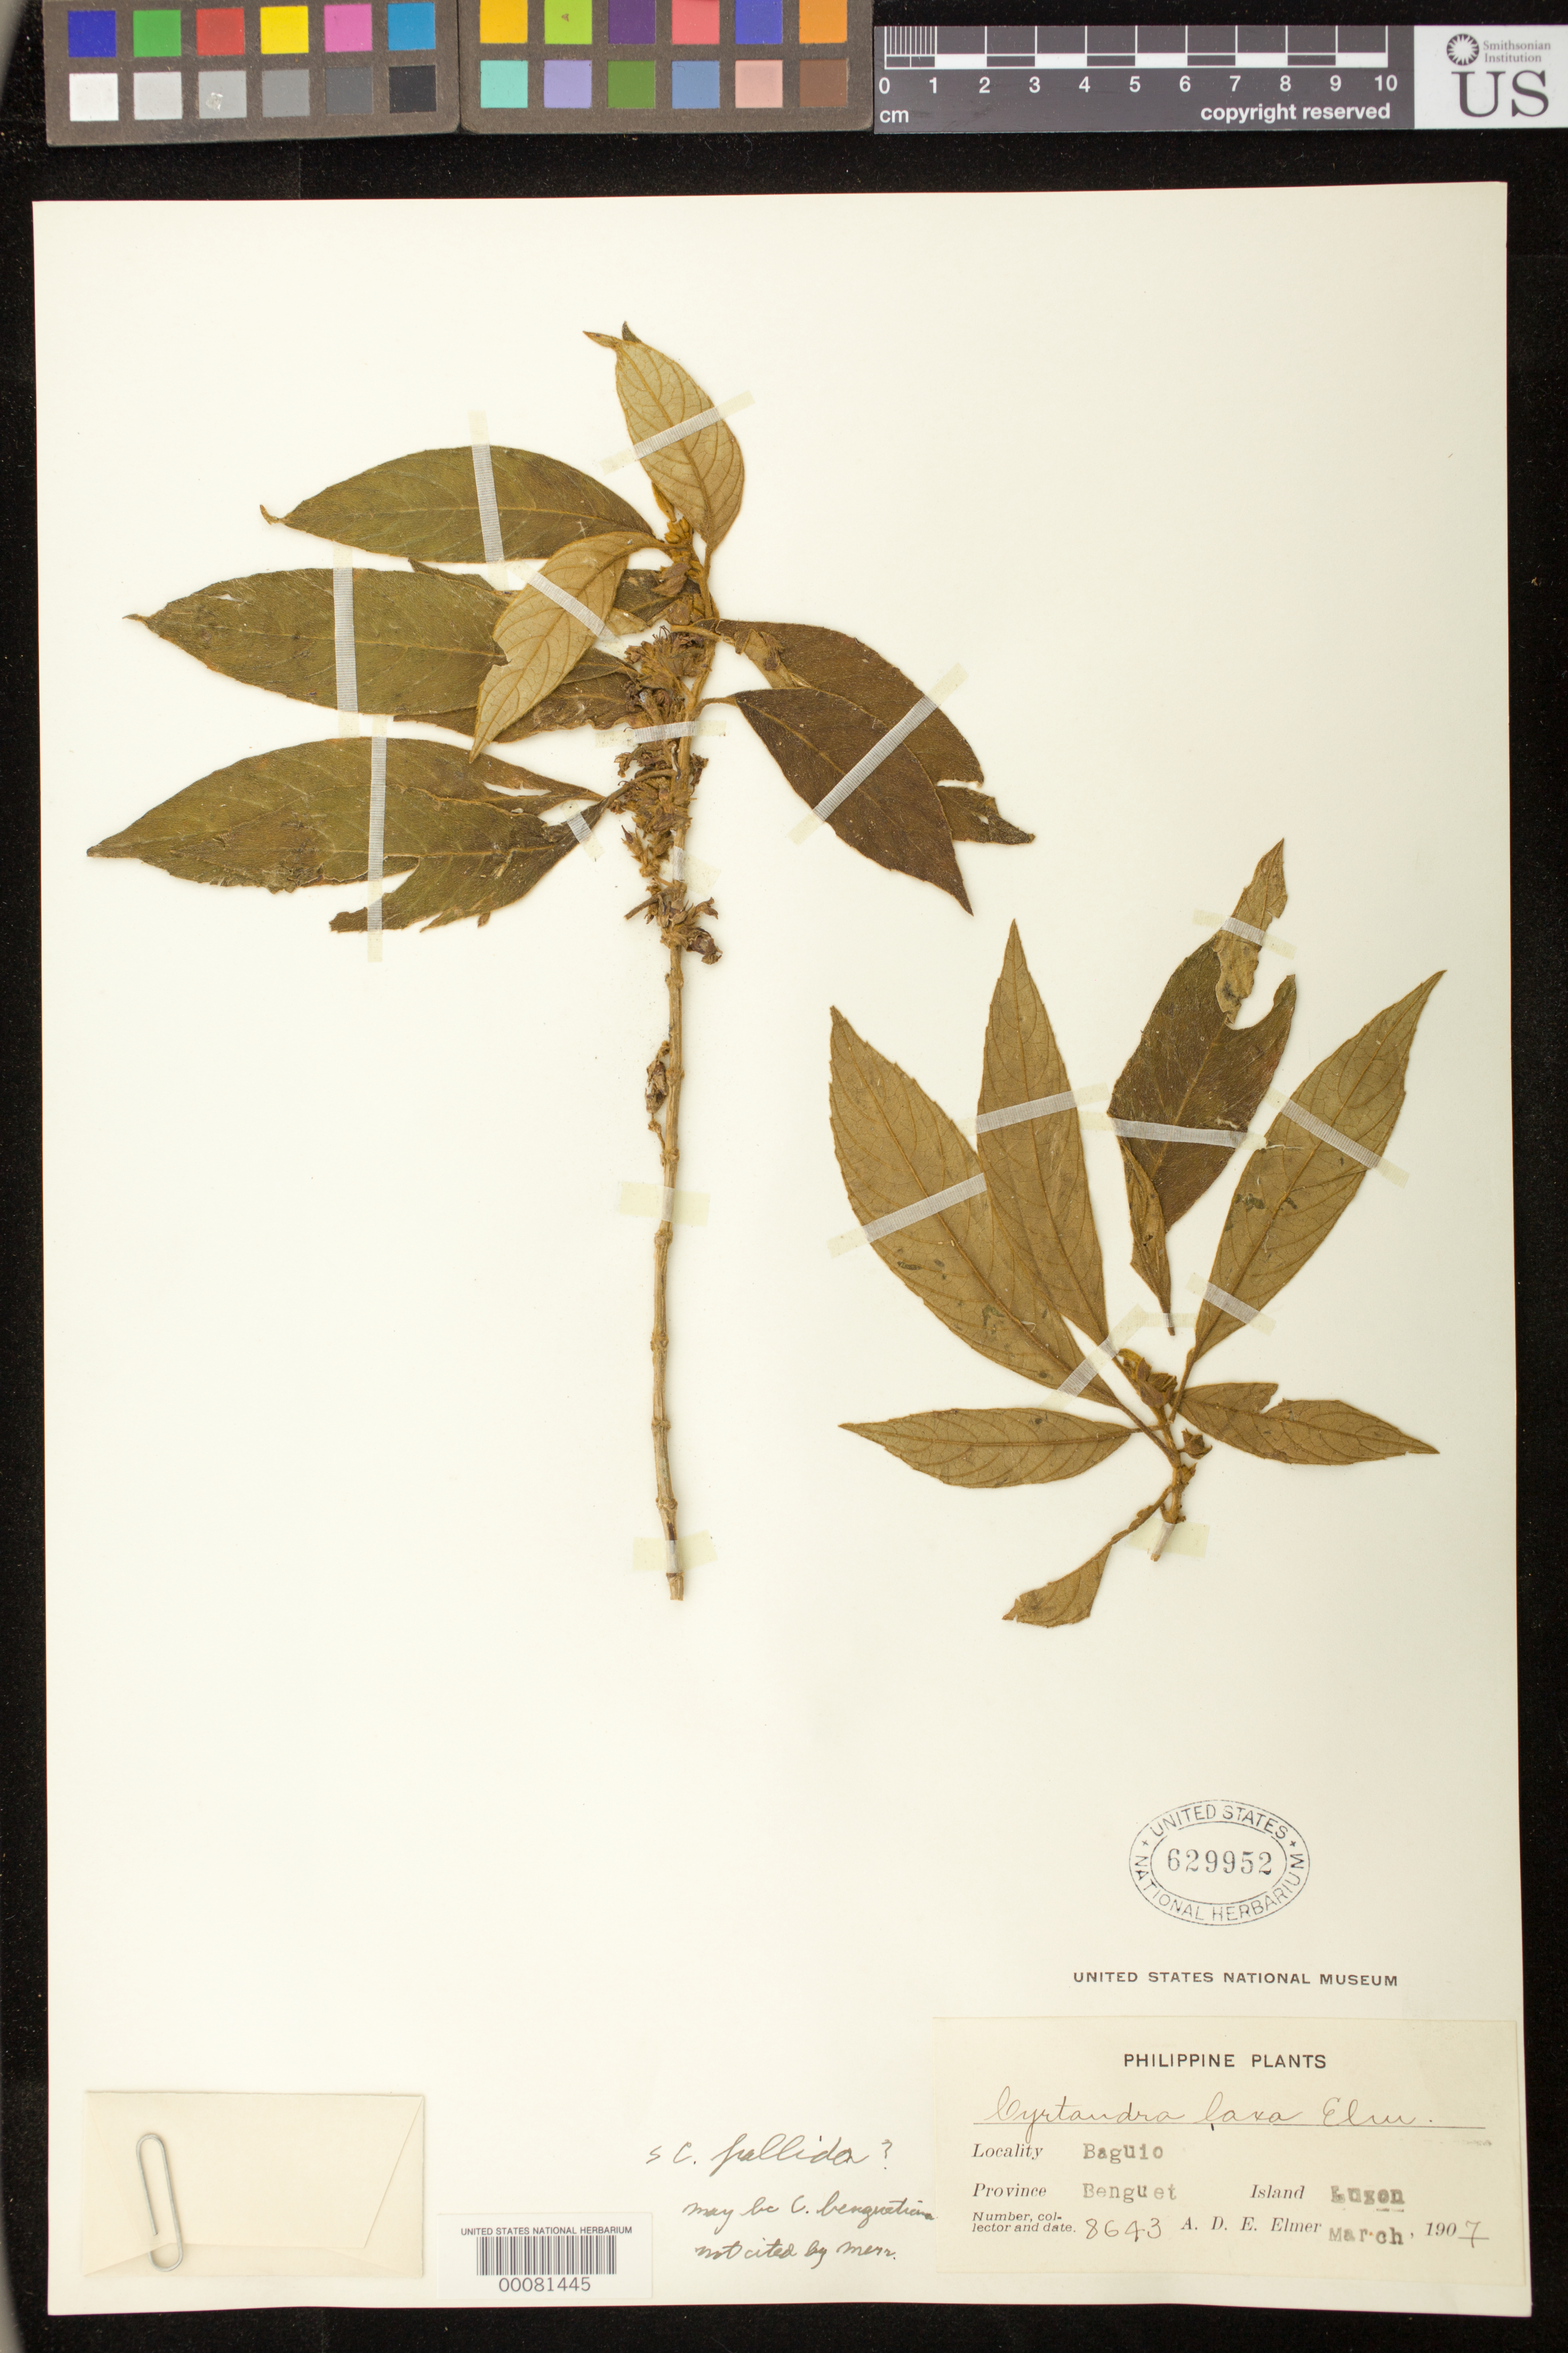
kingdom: Plantae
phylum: Tracheophyta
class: Magnoliopsida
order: Lamiales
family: Gesneriaceae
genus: Cyrtandra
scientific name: Cyrtandra benguetiana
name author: Kraenzl.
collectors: A. D. E. Elmer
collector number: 8643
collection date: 1907-03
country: Philippines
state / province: Cordillera (Administrative Region)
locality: Baguio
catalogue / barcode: US 629952